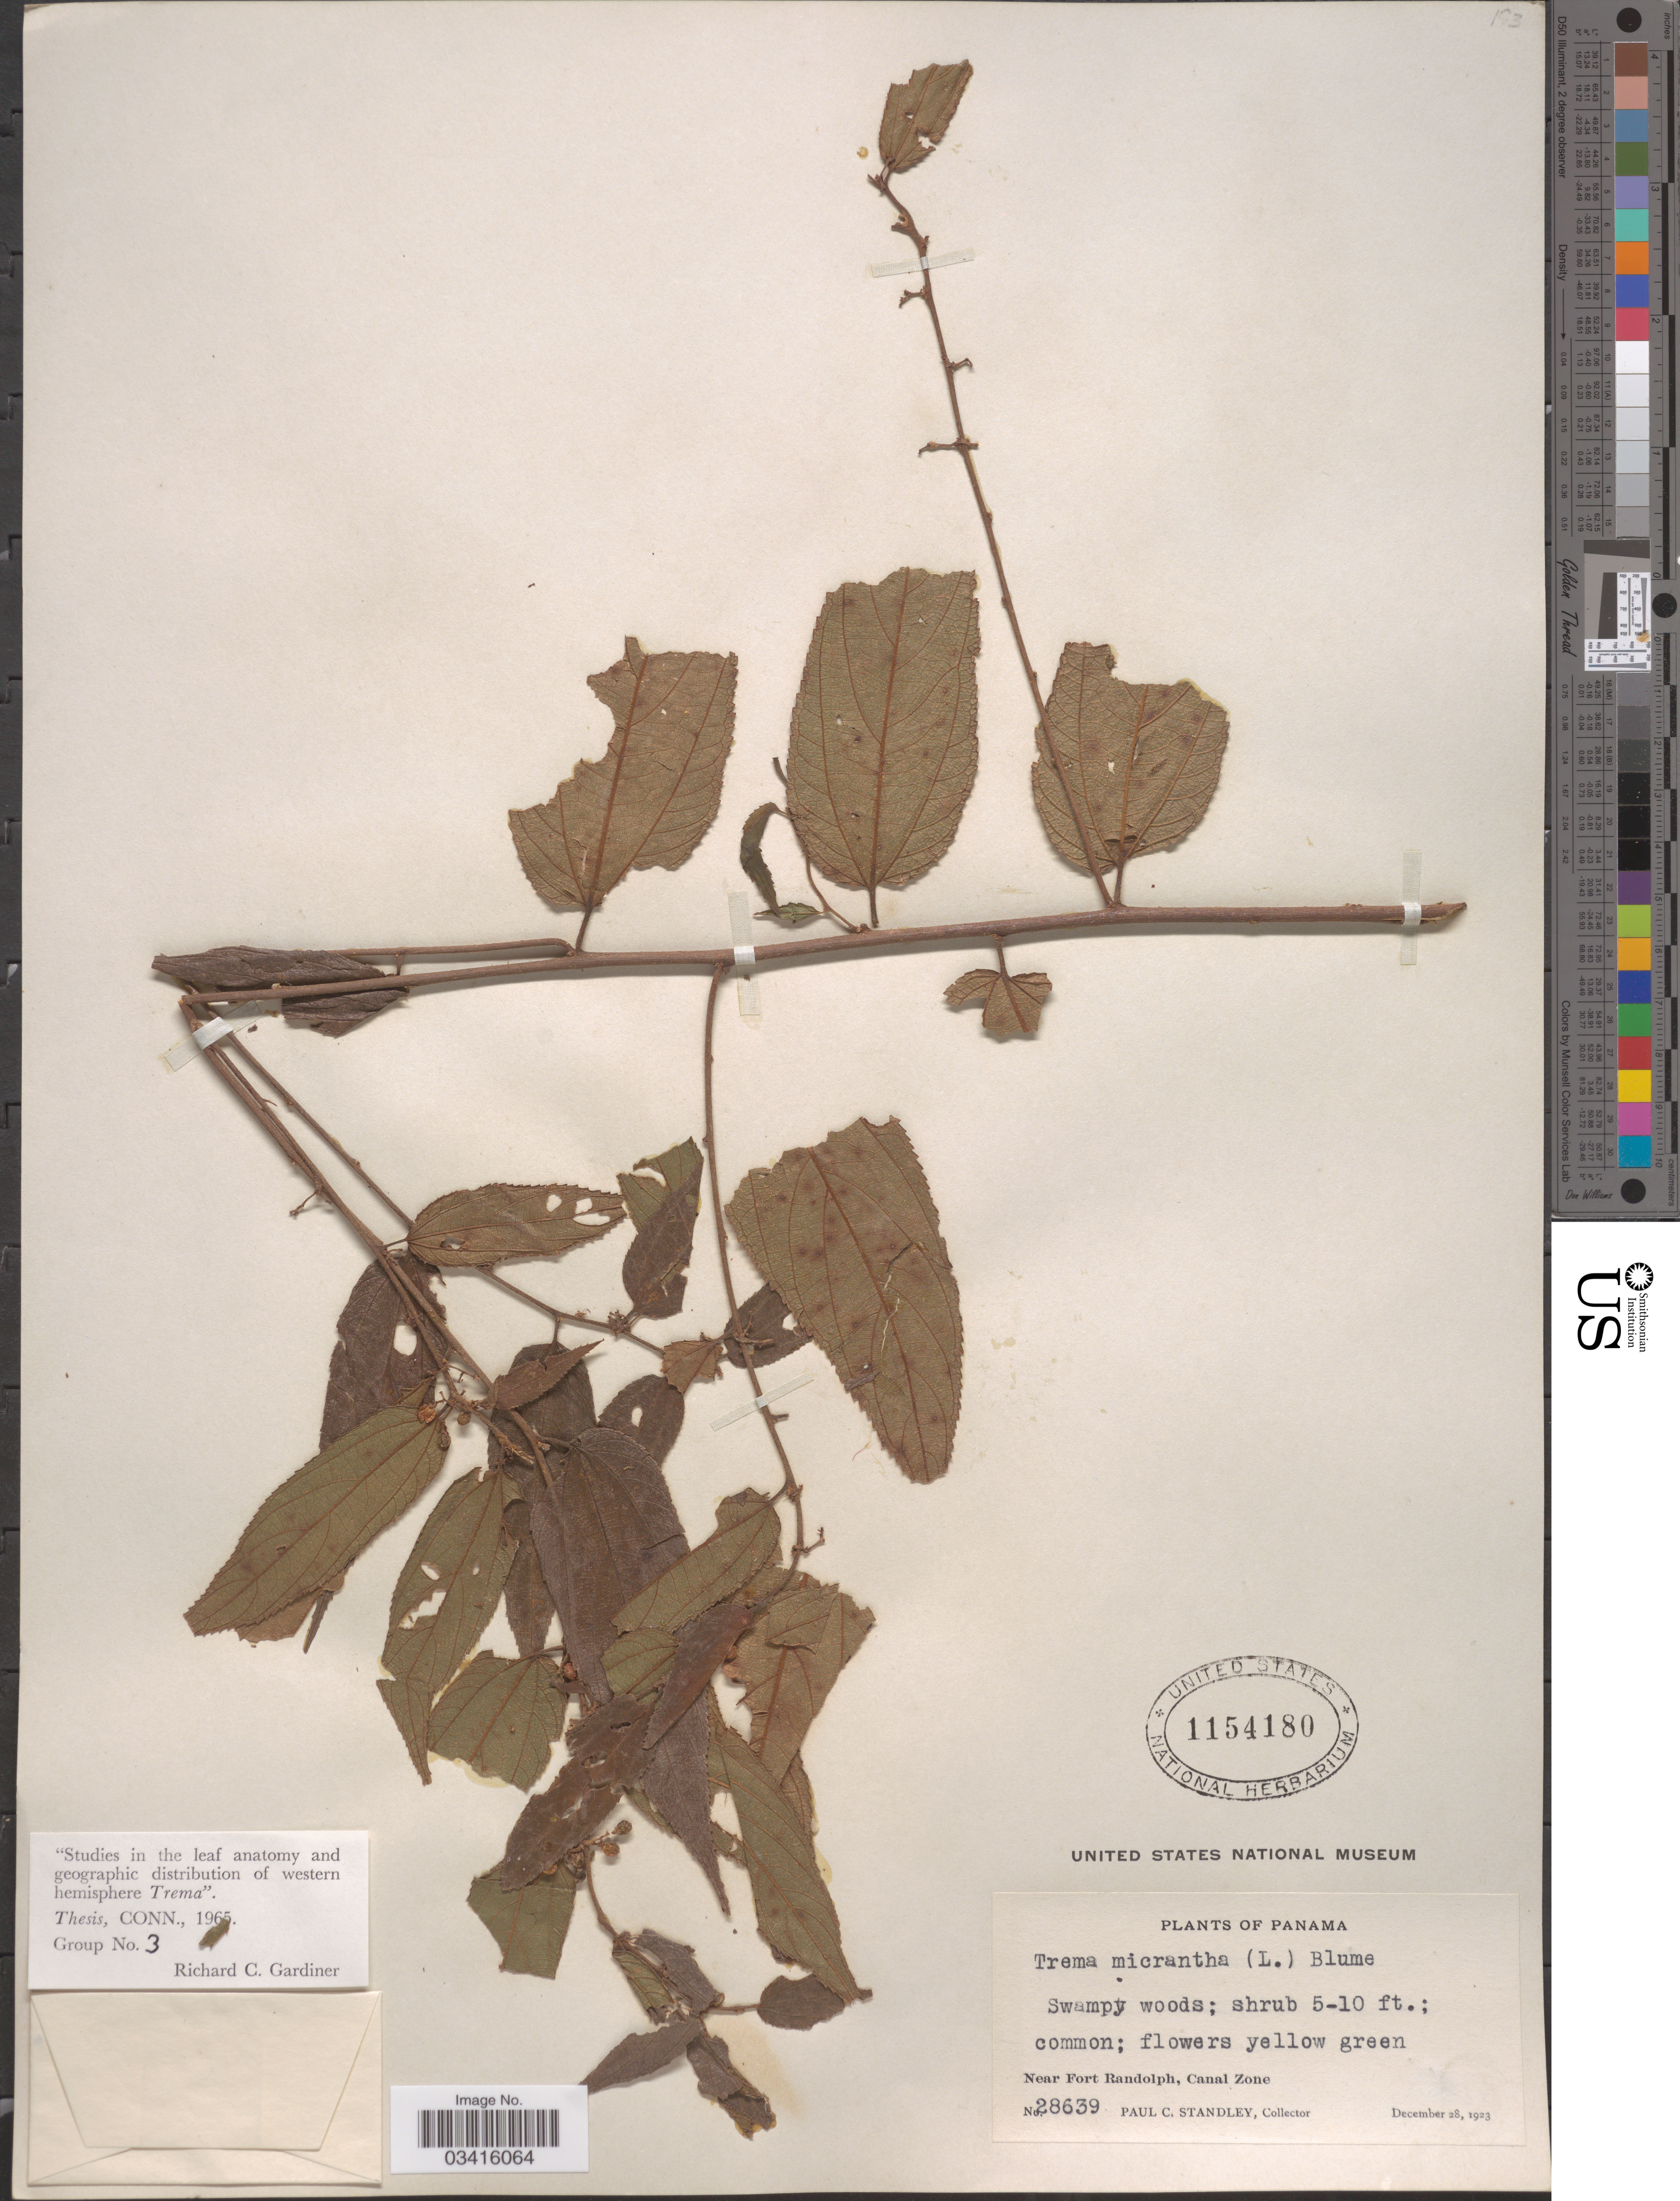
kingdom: Plantae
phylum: Tracheophyta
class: Magnoliopsida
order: Rosales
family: Cannabaceae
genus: Trema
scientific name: Trema micranthum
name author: (L.) Blume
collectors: P. C. Standley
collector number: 28639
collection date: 1923-12-28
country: Panama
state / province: Colón / Panamá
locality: Near Fort Randolph, Canal Zone.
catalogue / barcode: US 1154180